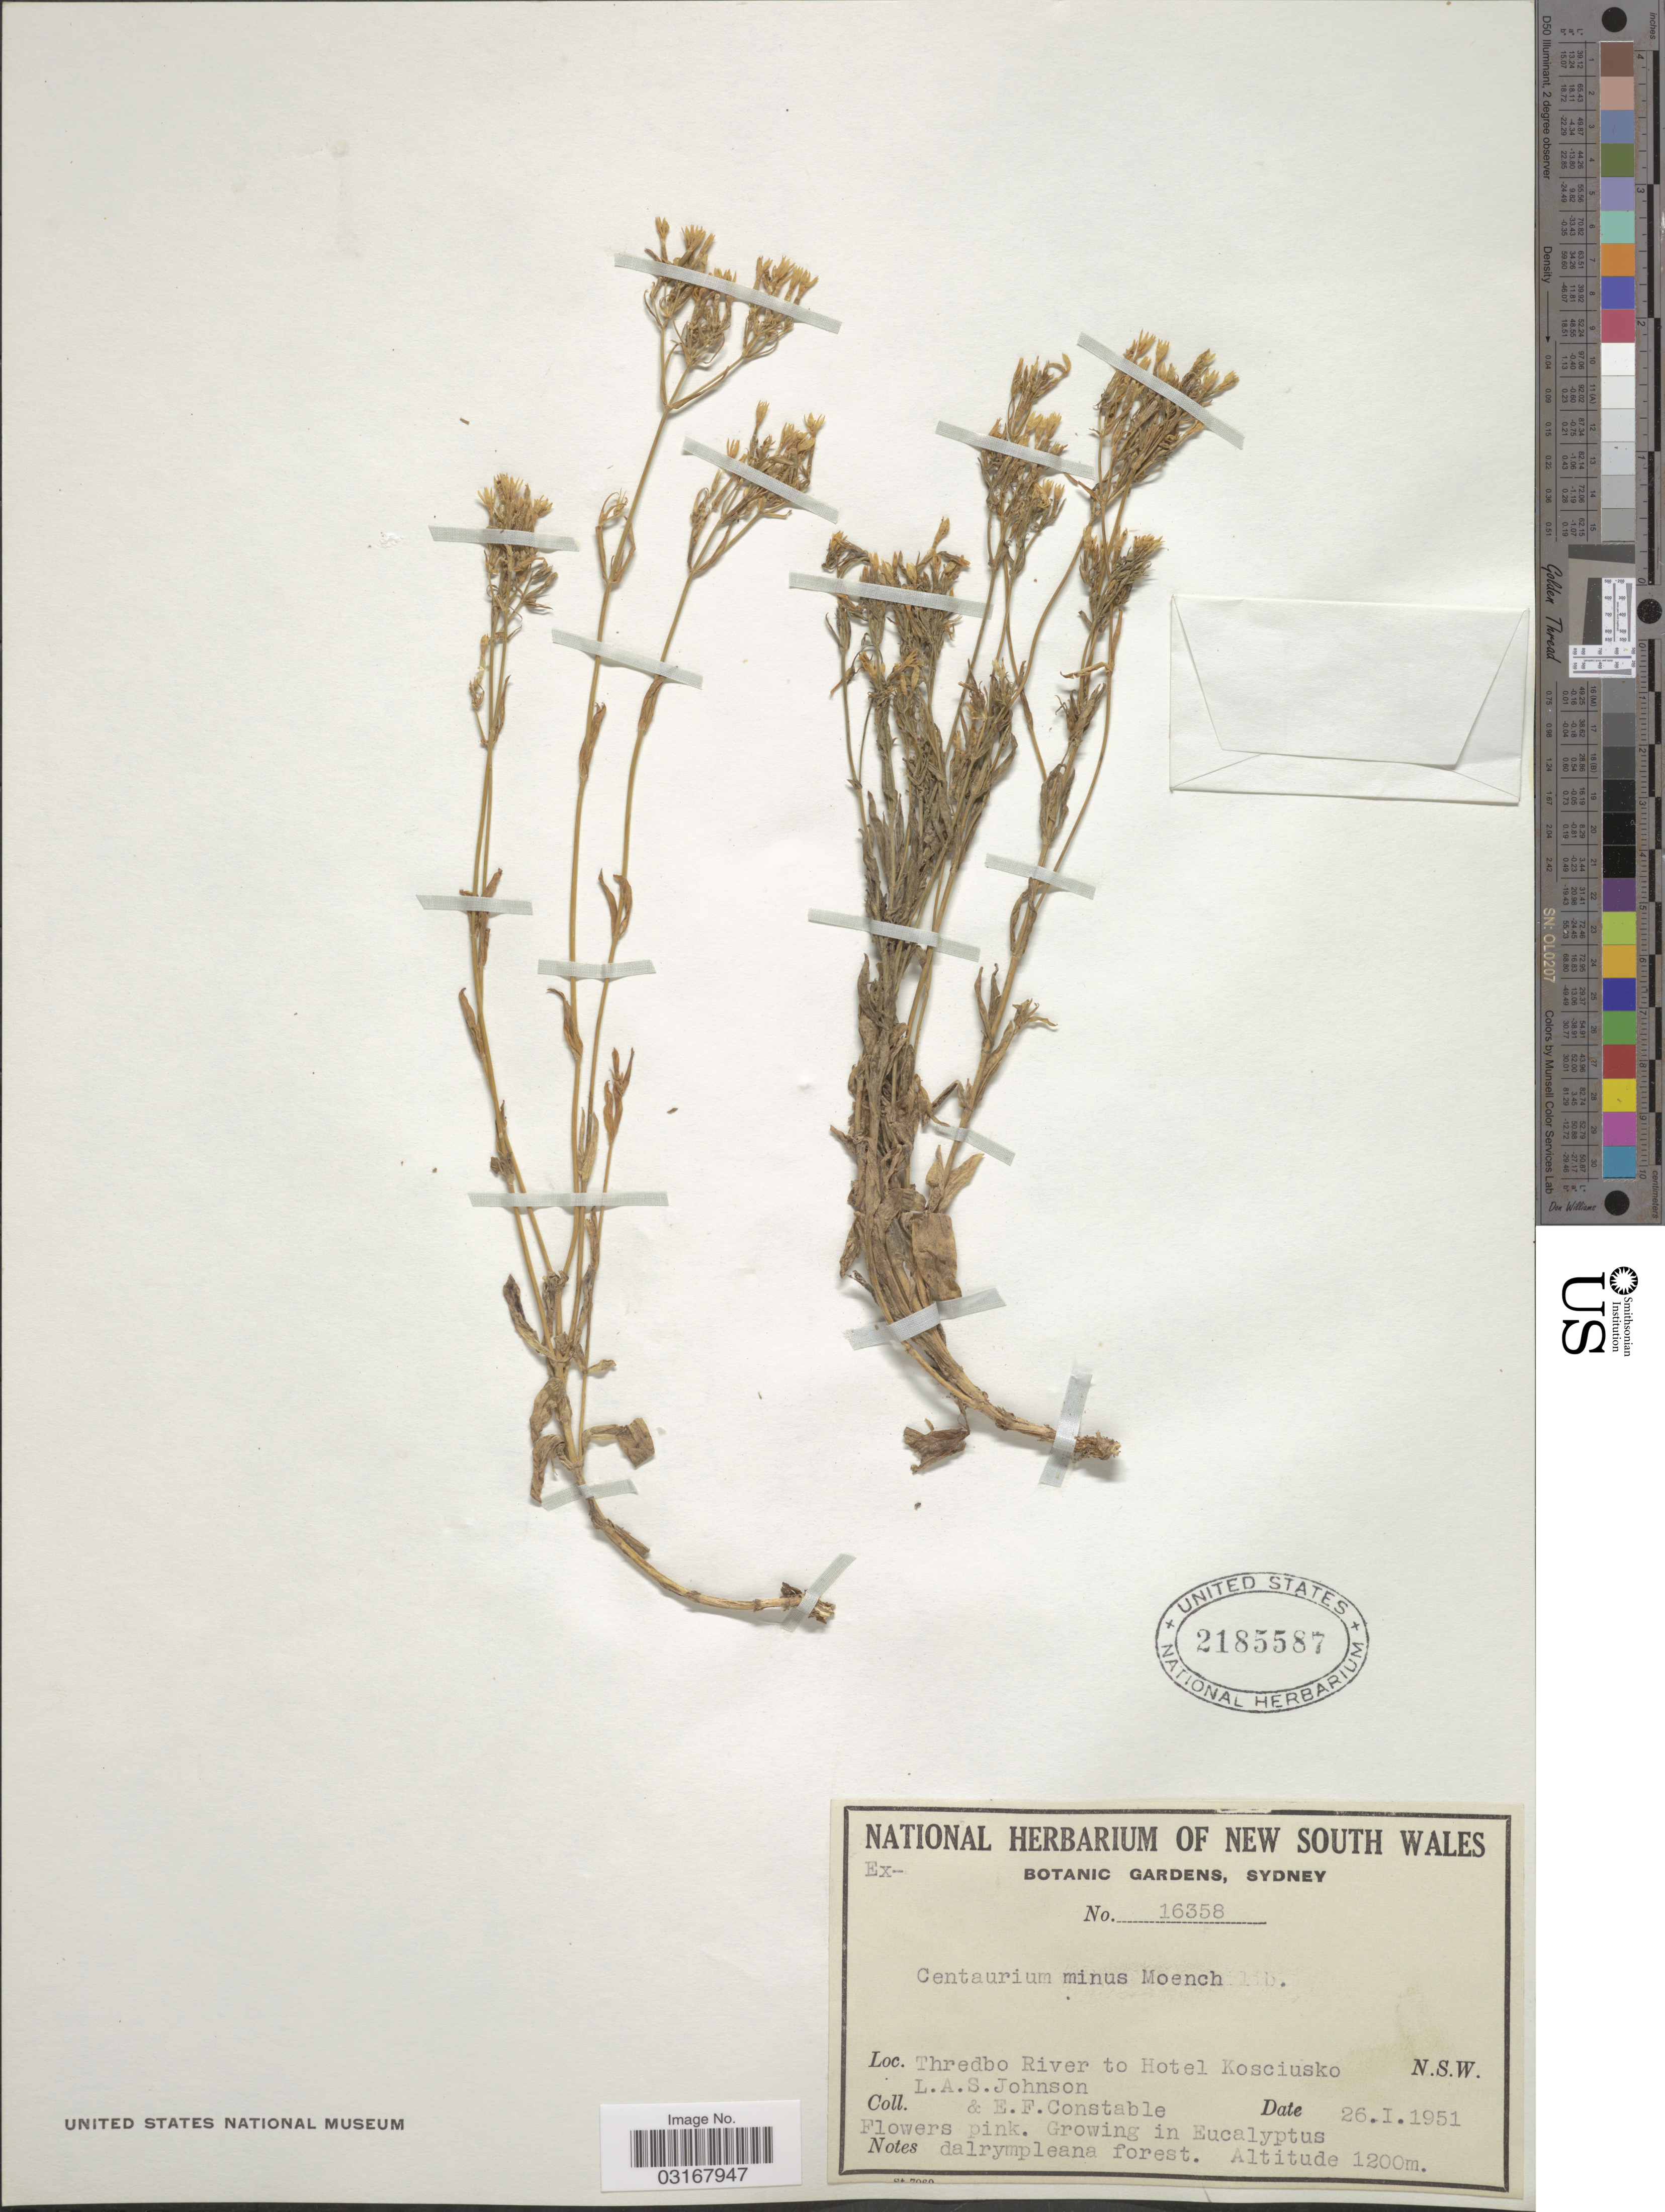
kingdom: Plantae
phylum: Tracheophyta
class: Magnoliopsida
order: Gentianales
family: Gentianaceae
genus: Centaurium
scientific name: Centaurium minus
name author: Garsault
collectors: L. A. S. Johnson & E. F. Constable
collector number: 16358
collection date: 1951-01-26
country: Australia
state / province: New South Wales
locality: Thredbo River to Hotel Kosciusko.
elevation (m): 1200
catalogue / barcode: US 2185587